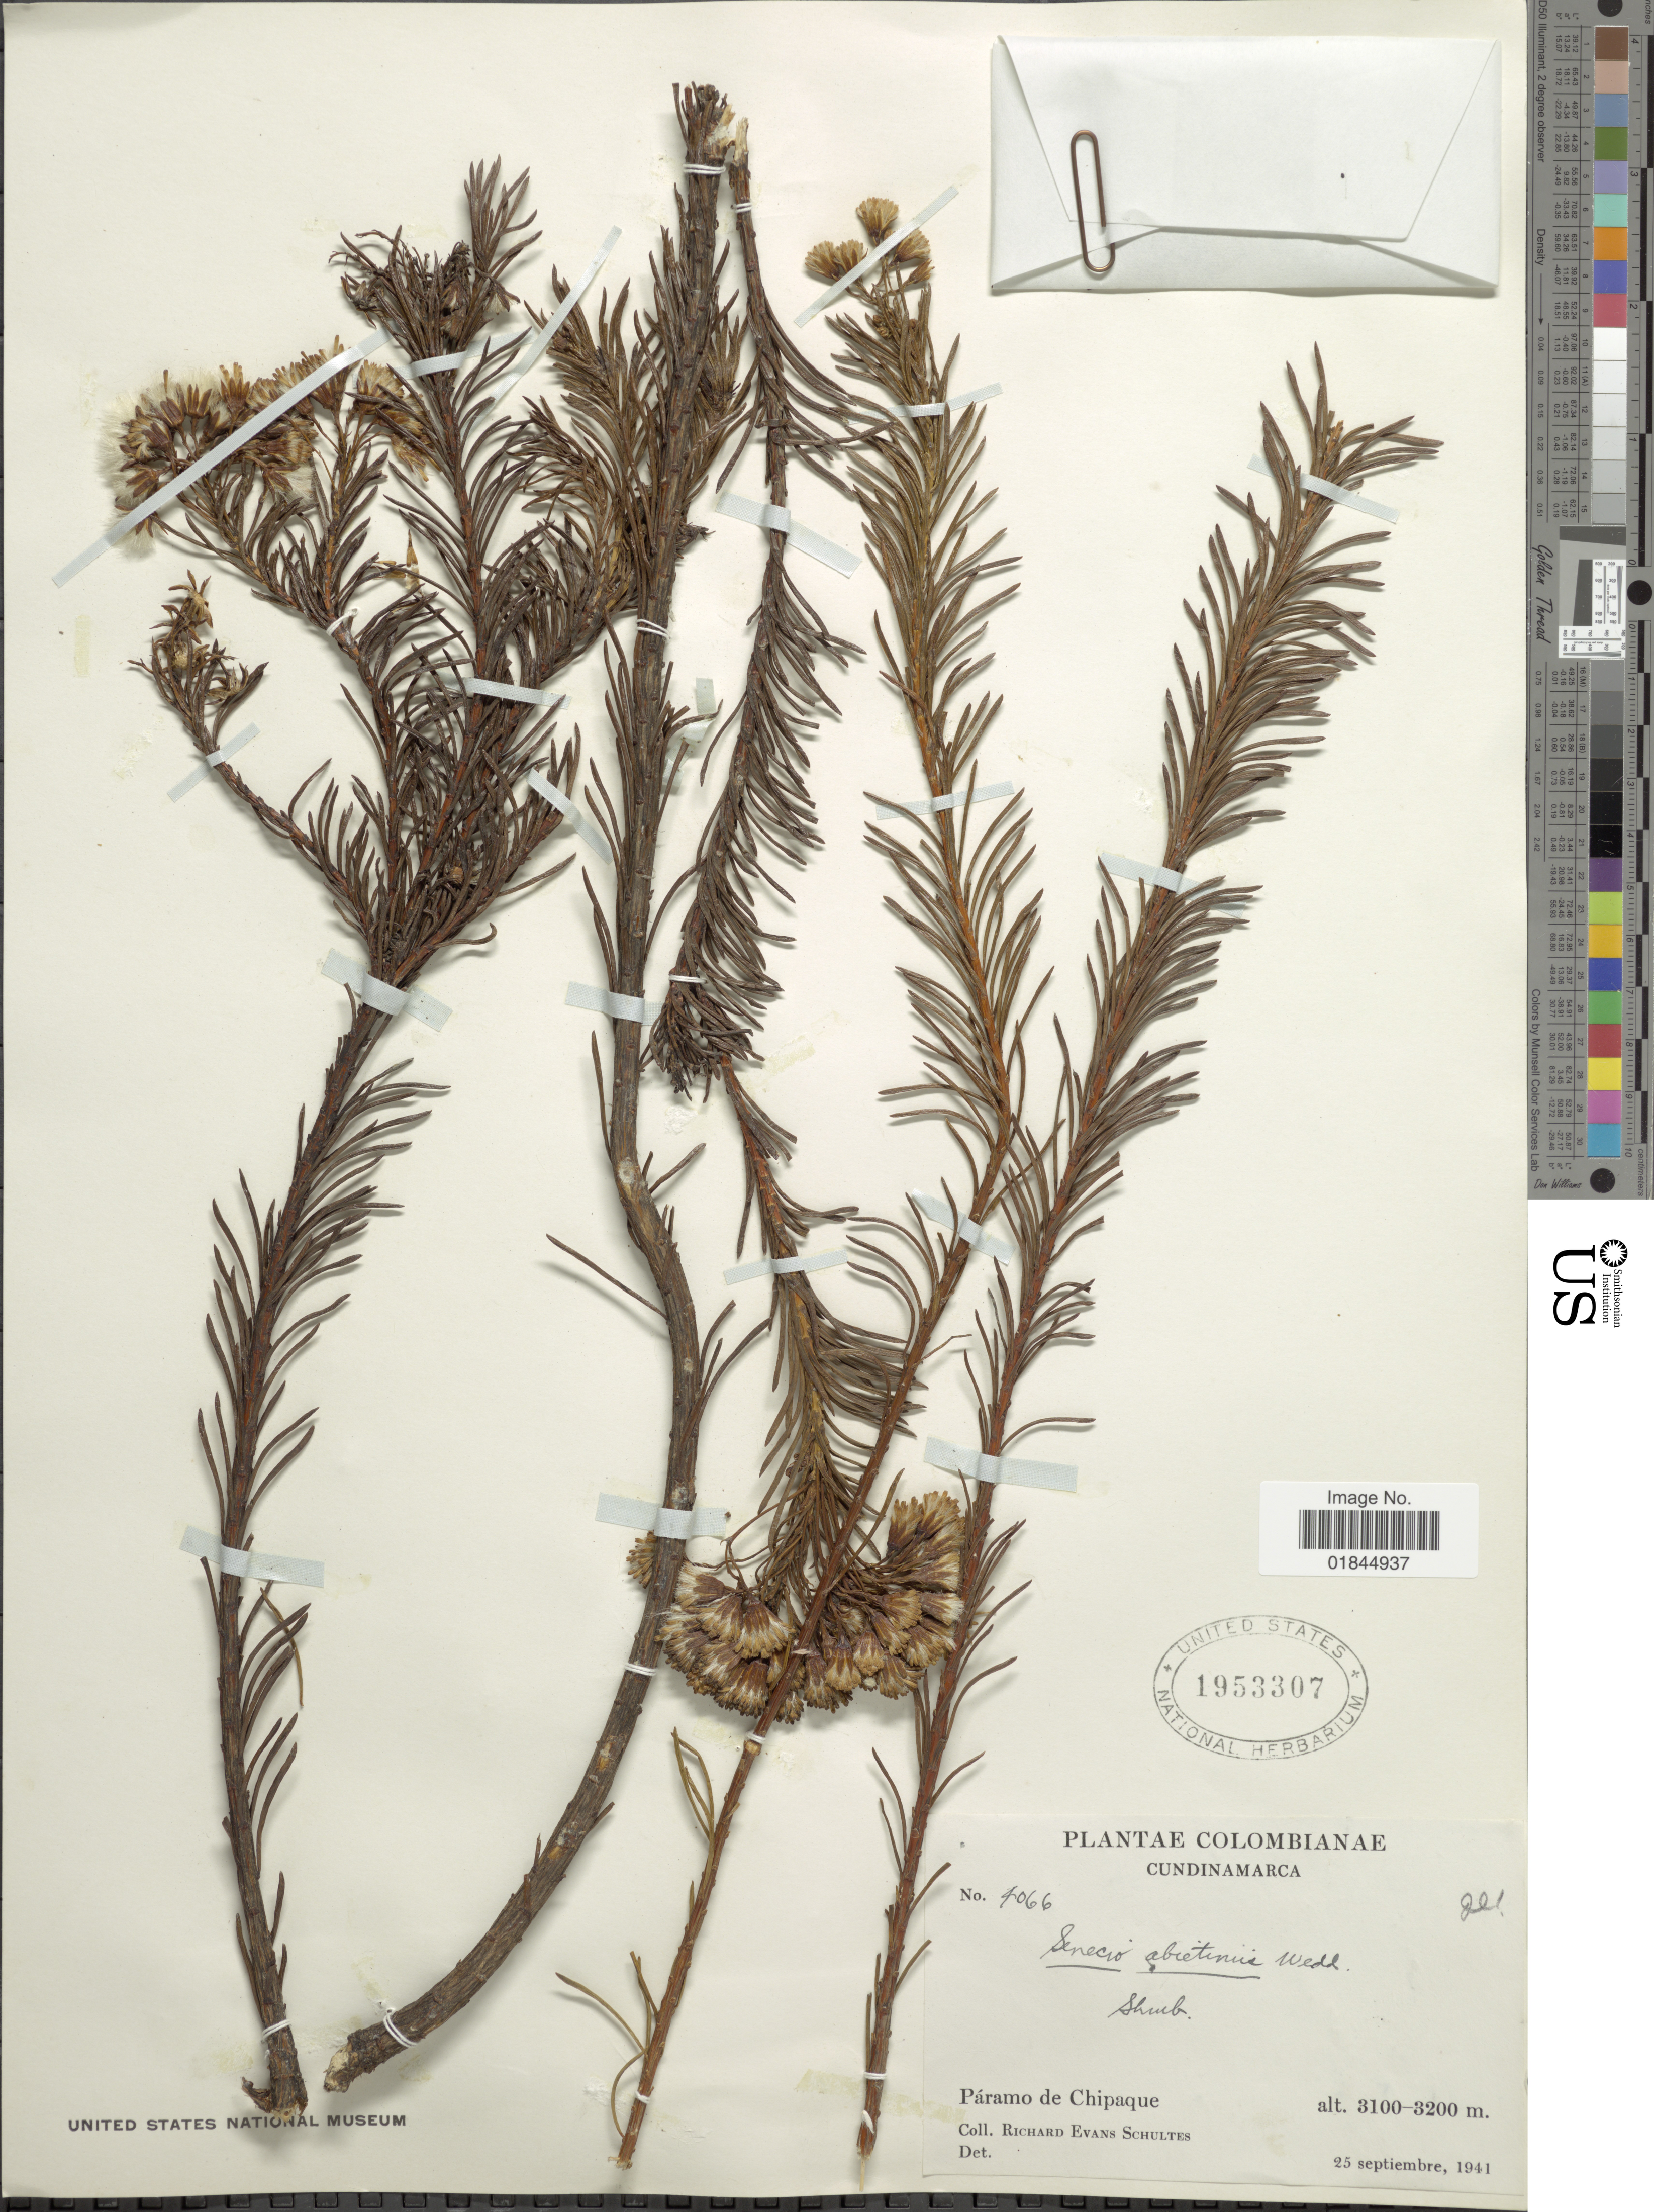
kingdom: Plantae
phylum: Tracheophyta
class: Magnoliopsida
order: Asterales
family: Asteraceae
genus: Pentacalia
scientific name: Pentacalia abietina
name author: (Willd. ex Wedd.) Cuatrec.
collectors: R. E. Schultes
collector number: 4066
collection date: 1941-09-25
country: Colombia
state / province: Cundinamarca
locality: Paramo de Chipaque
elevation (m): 3100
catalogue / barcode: US 1953307